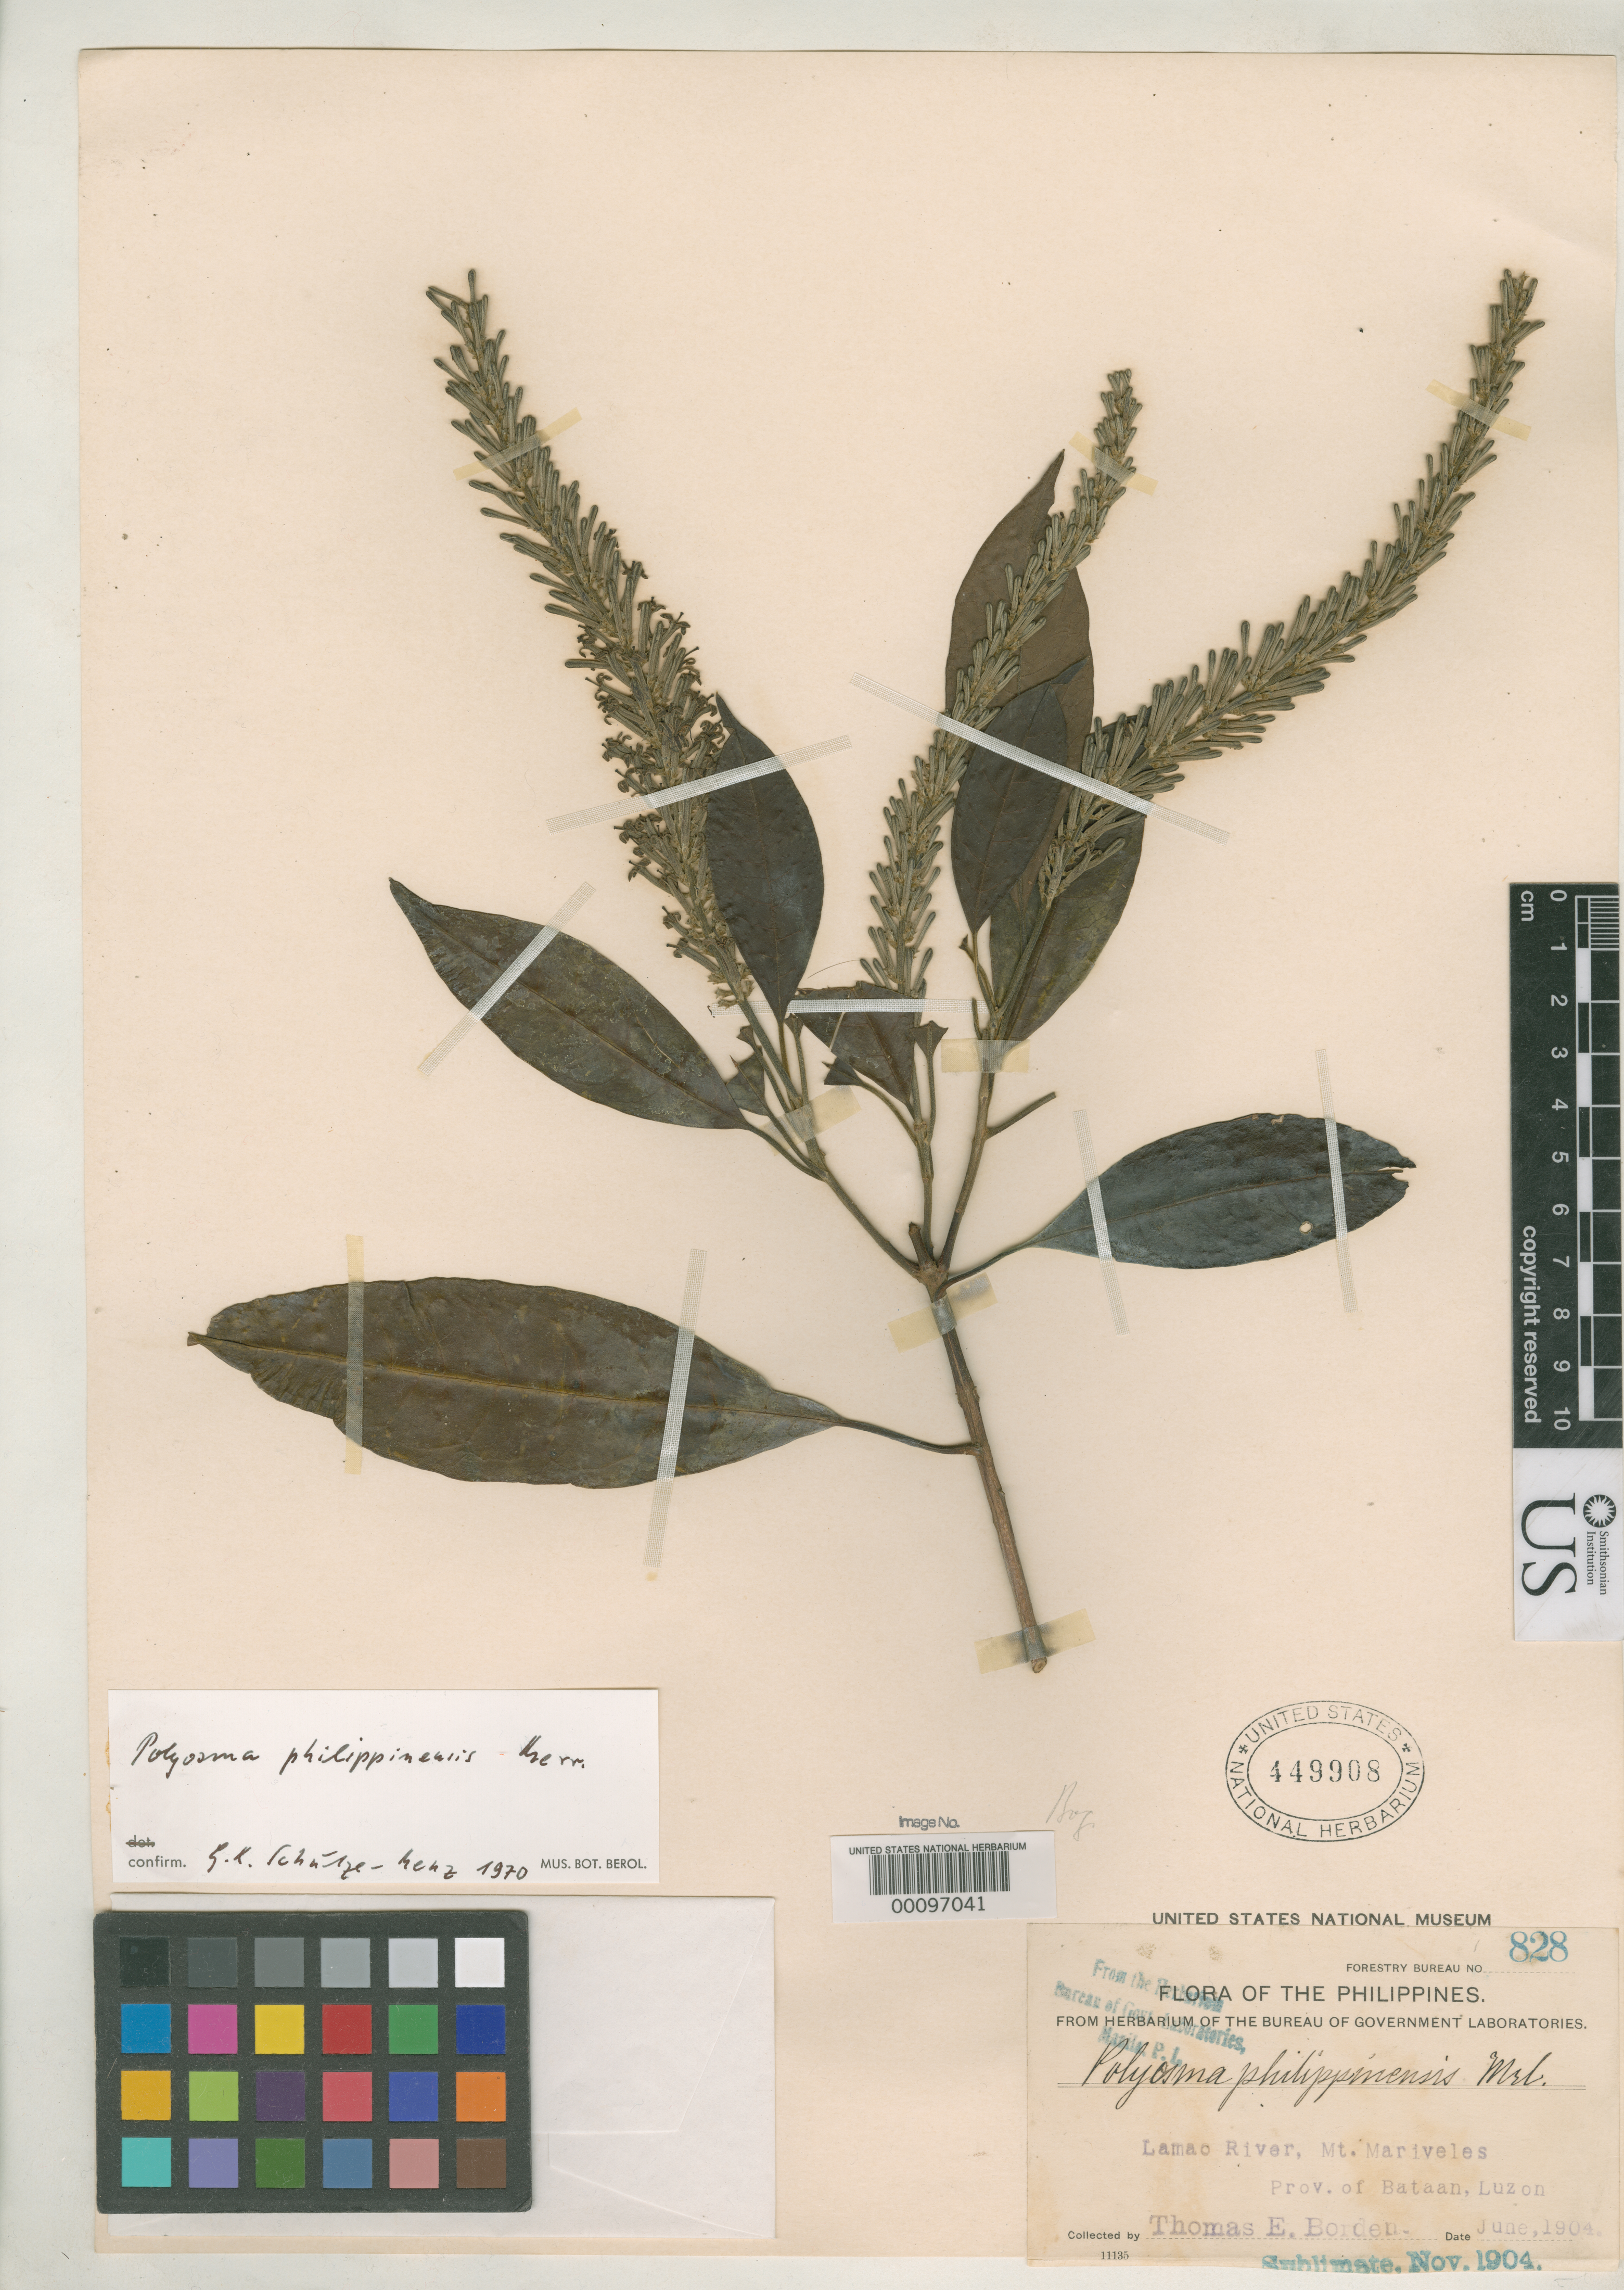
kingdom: Plantae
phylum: Tracheophyta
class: Magnoliopsida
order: Escalloniales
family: Escalloniaceae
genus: Polyosma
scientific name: Polyosma philippinensis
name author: Merr.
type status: Isotype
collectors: T. E. Borden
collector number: For. Bur. 828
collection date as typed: Jun 1904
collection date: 1904-06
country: Philippines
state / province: Central Luzon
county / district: Bataan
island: Luzon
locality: Mt. Mariveles.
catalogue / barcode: US 449908